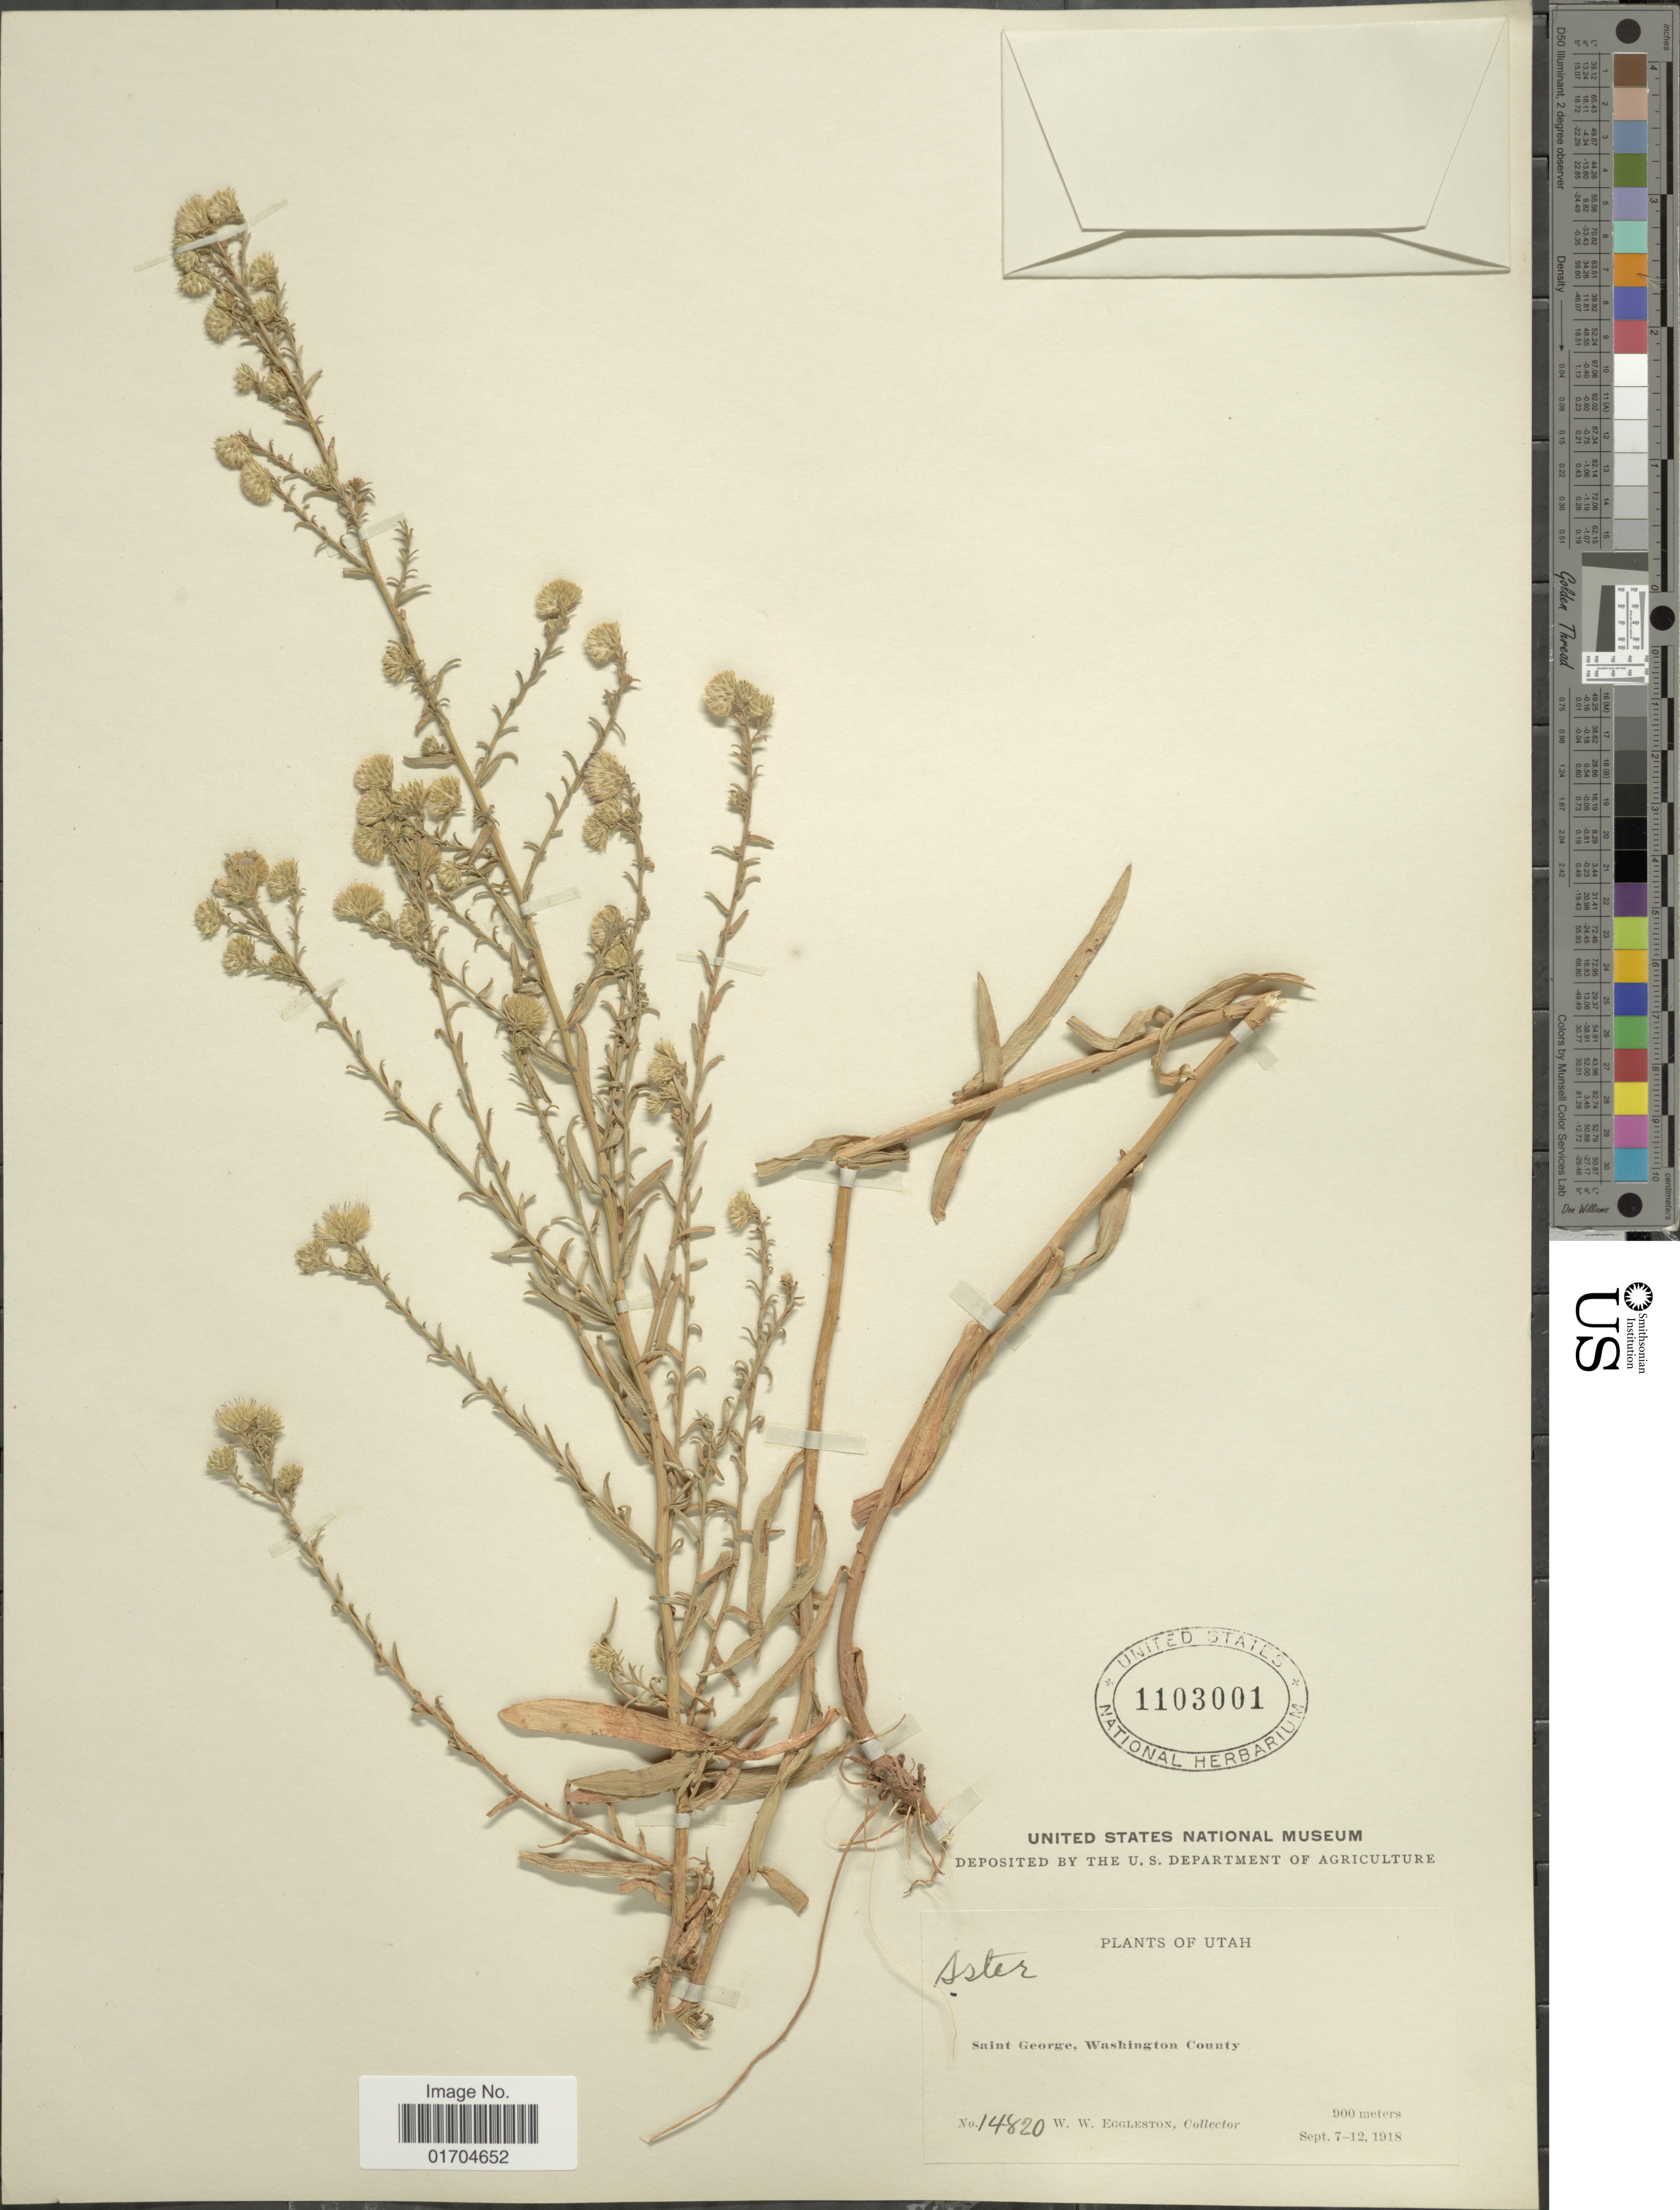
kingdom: Plantae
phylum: Tracheophyta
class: Magnoliopsida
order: Asterales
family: Asteraceae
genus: Symphyotrichum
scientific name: Symphyotrichum sp.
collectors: W. W. Eggleston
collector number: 14820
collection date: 1918-09-07/1918-09-12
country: United States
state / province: Utah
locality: Saint George, Washington County.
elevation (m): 900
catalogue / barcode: US 1103001